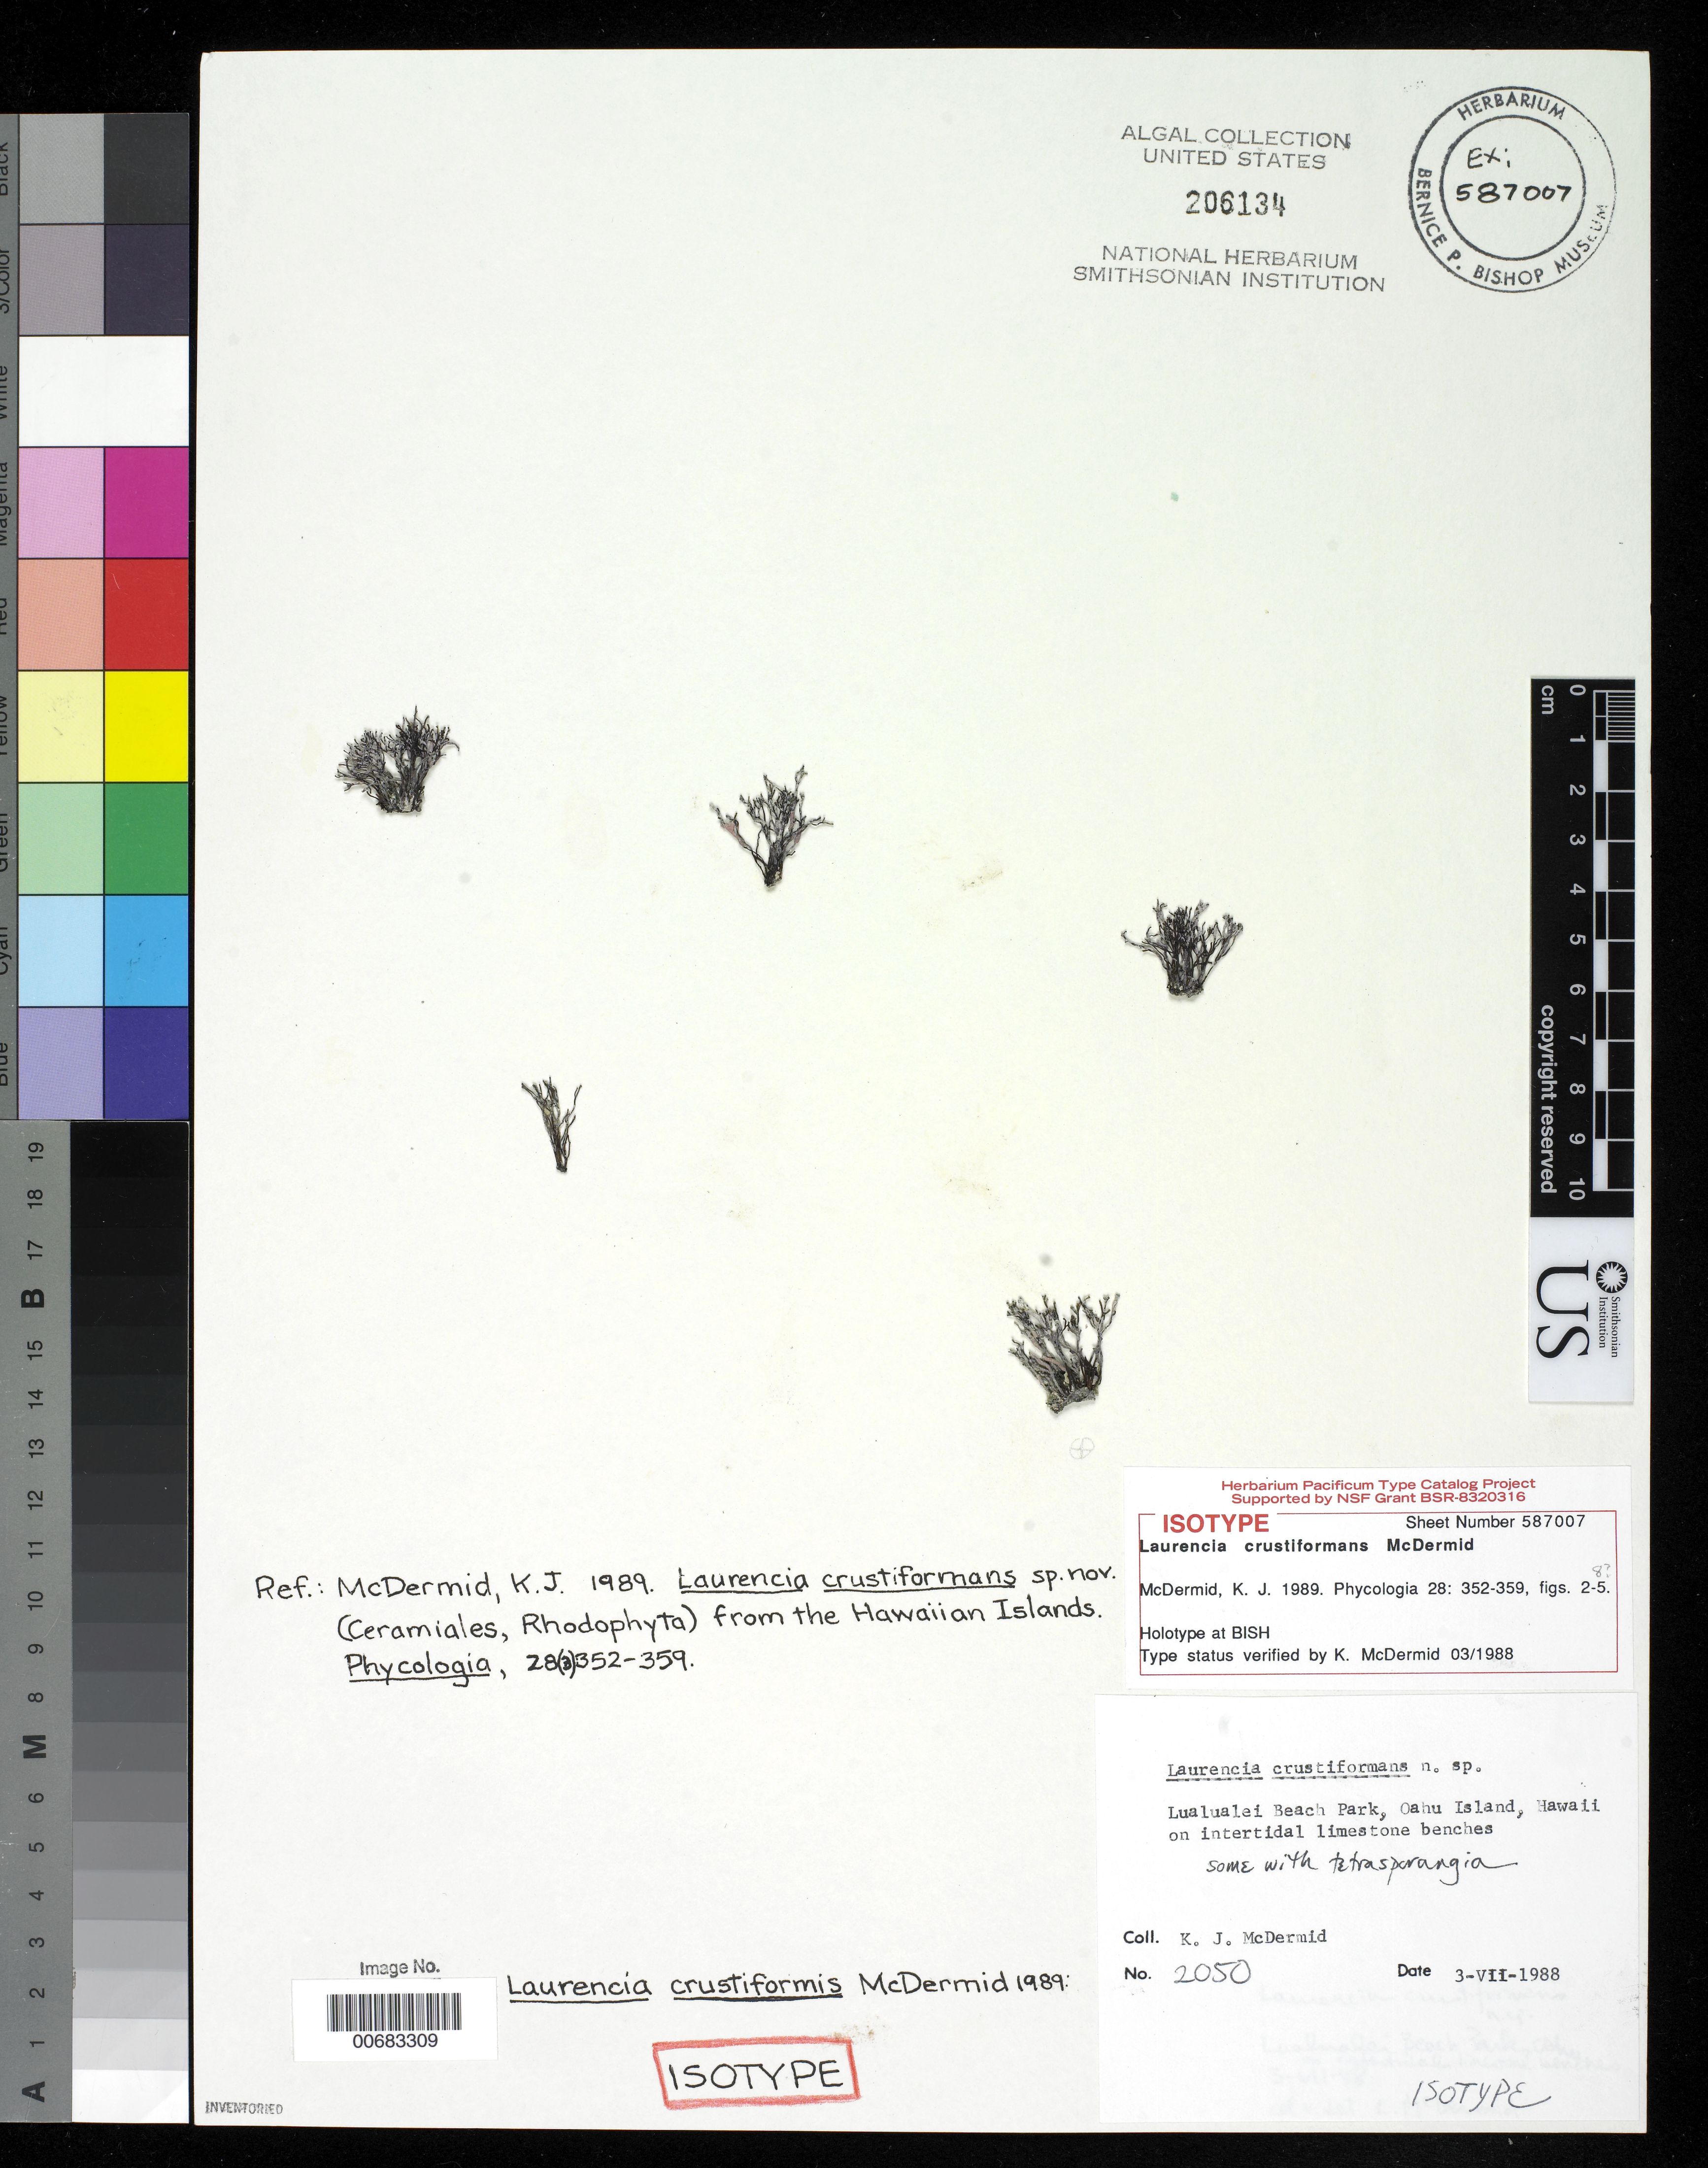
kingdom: Plantae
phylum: Rhodophyta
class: Florideophyceae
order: Ceramiales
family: Rhodomelaceae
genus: Laurencia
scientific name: Laurencia crustiformans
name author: McDermid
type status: Isotype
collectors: K. McDermid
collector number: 2050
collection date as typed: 03 Jul 1988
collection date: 1988-07-03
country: United States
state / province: Hawaii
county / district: Honolulu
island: Oahu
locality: Lualualei Beach Park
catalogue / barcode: US 206134